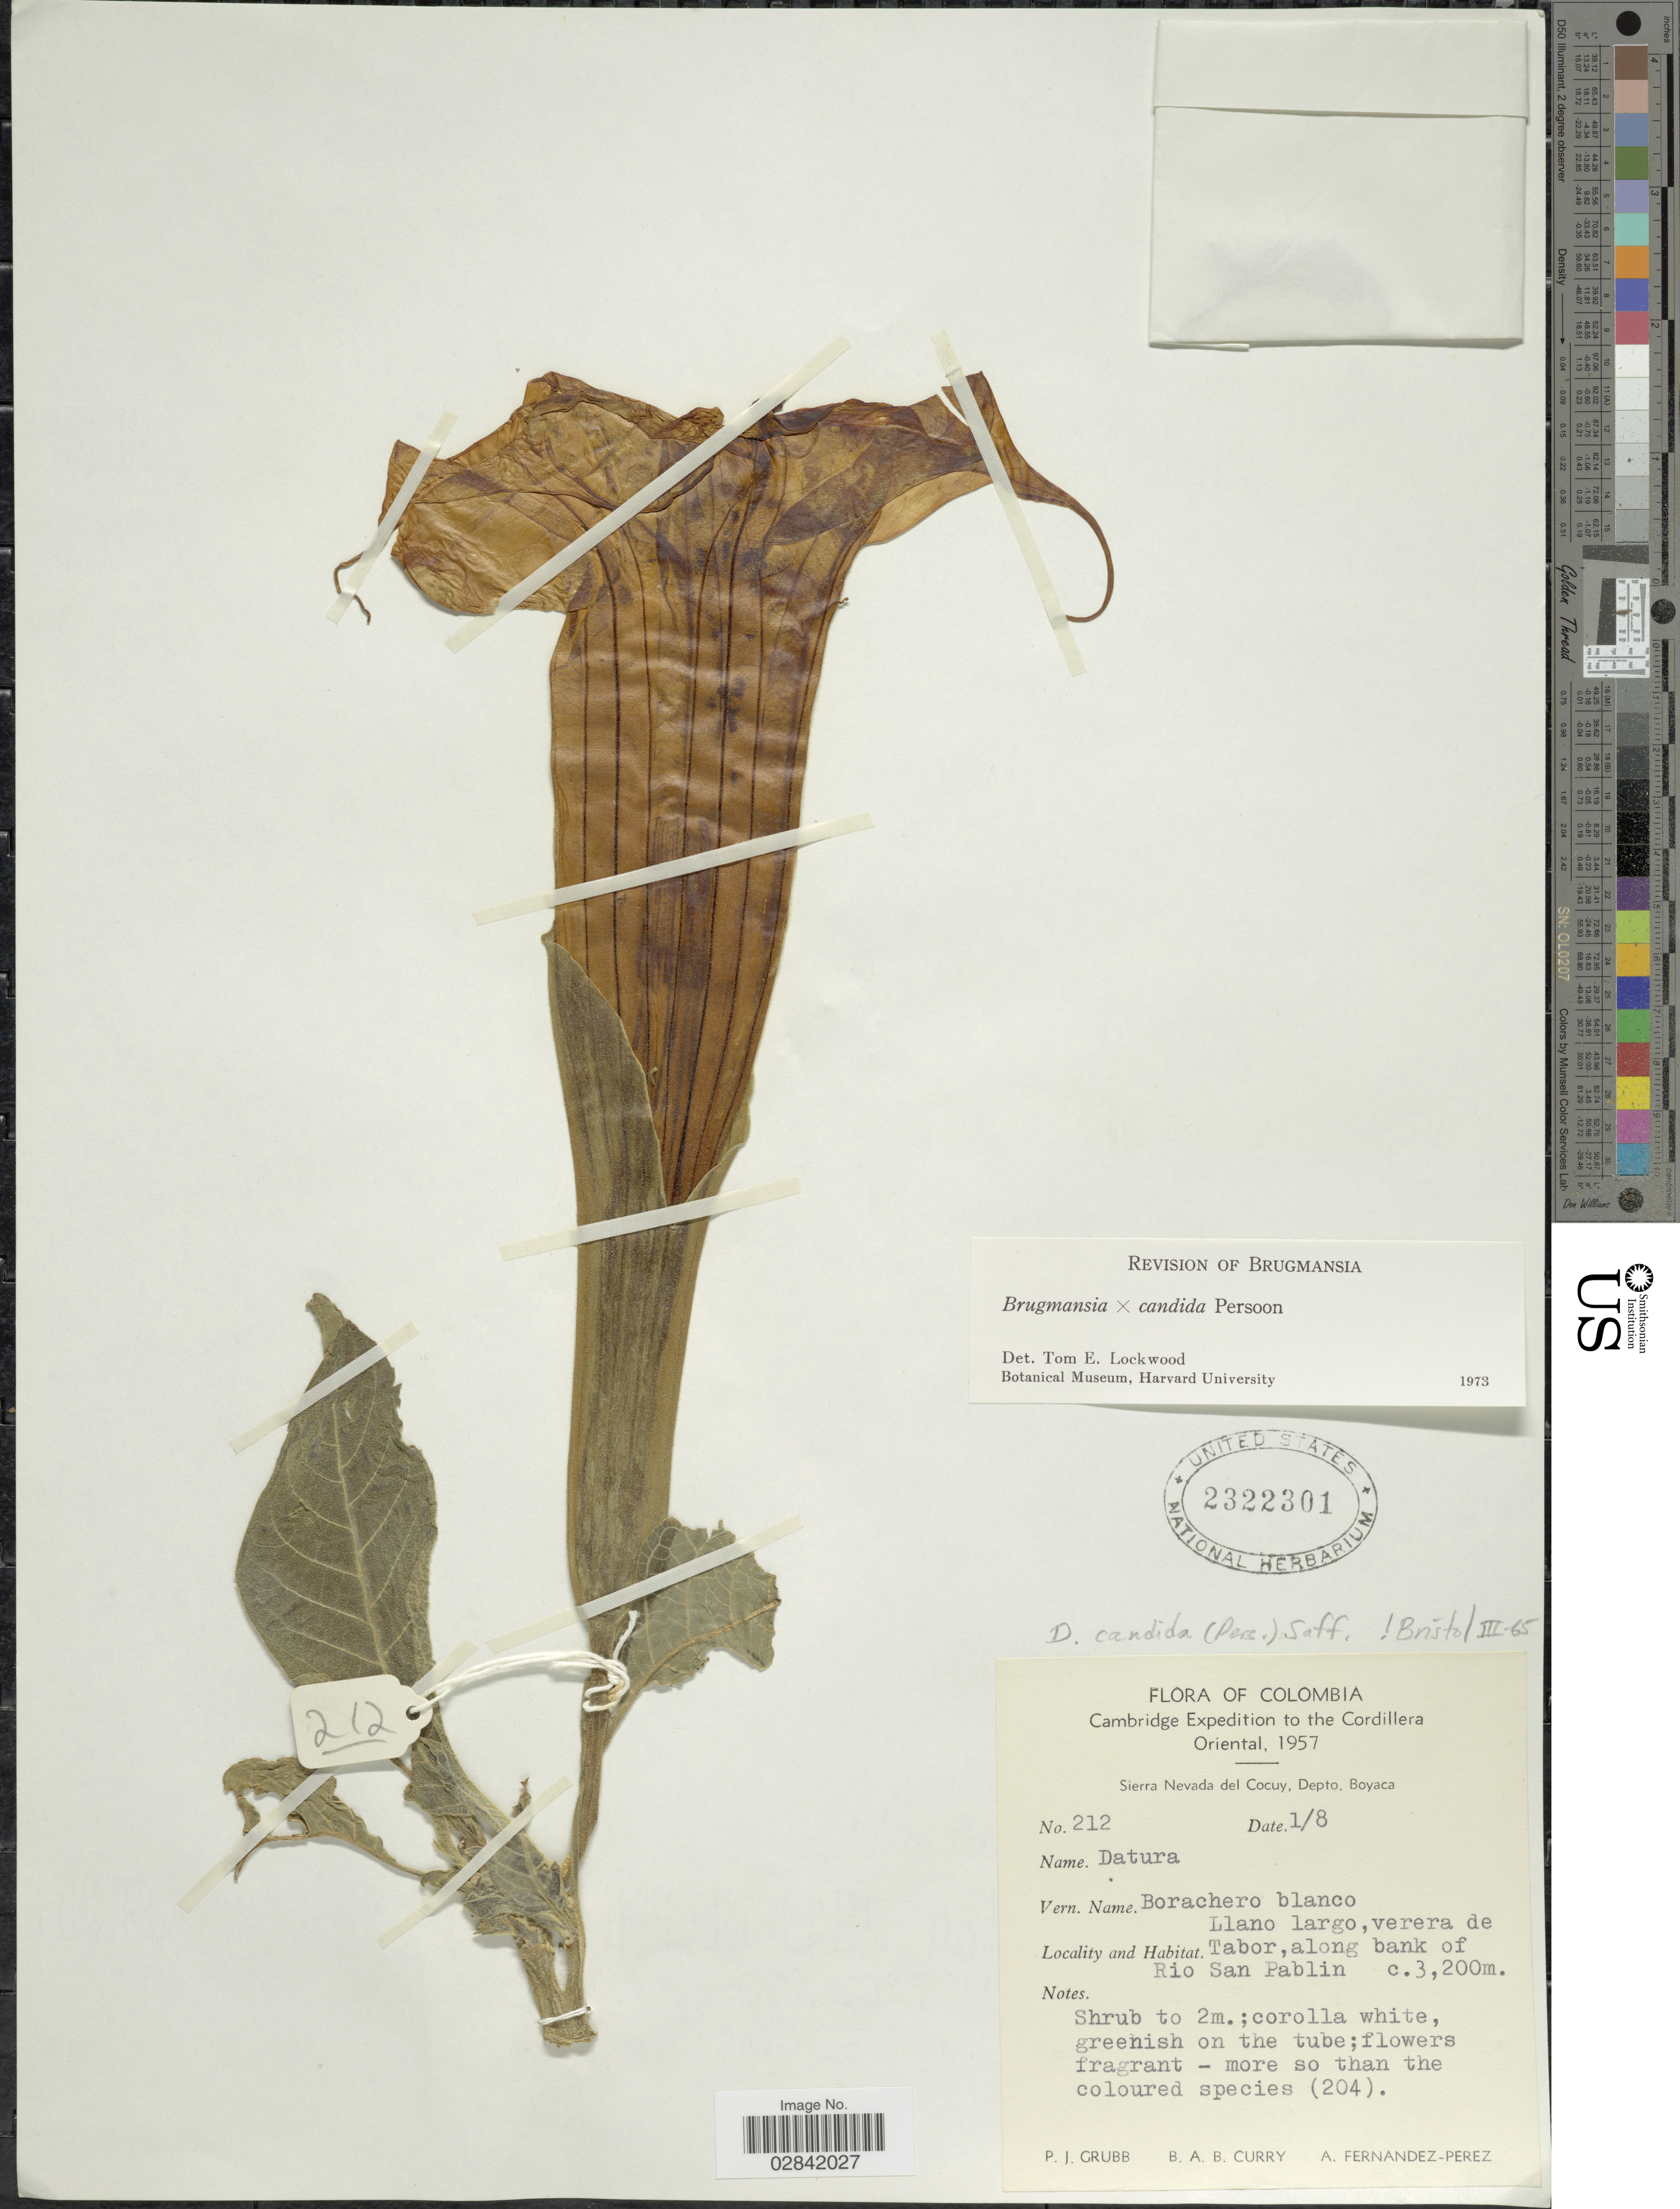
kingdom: Plantae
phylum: Tracheophyta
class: Magnoliopsida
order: Solanales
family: Solanaceae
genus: Brugmansia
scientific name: Brugmansia x candida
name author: Pers.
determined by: Lockwood, T. E.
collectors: P. J. Grubb, B. A. B. Curry & A. Fernández-Pérez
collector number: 212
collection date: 1957-08-01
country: Colombia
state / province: Boyacá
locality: The Cordillera Oriental, Sierra Nevada del Cocuy, Depto. Boyaca, Tabor, along bank of Rio San Pablin.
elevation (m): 3200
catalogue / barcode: US 2322301